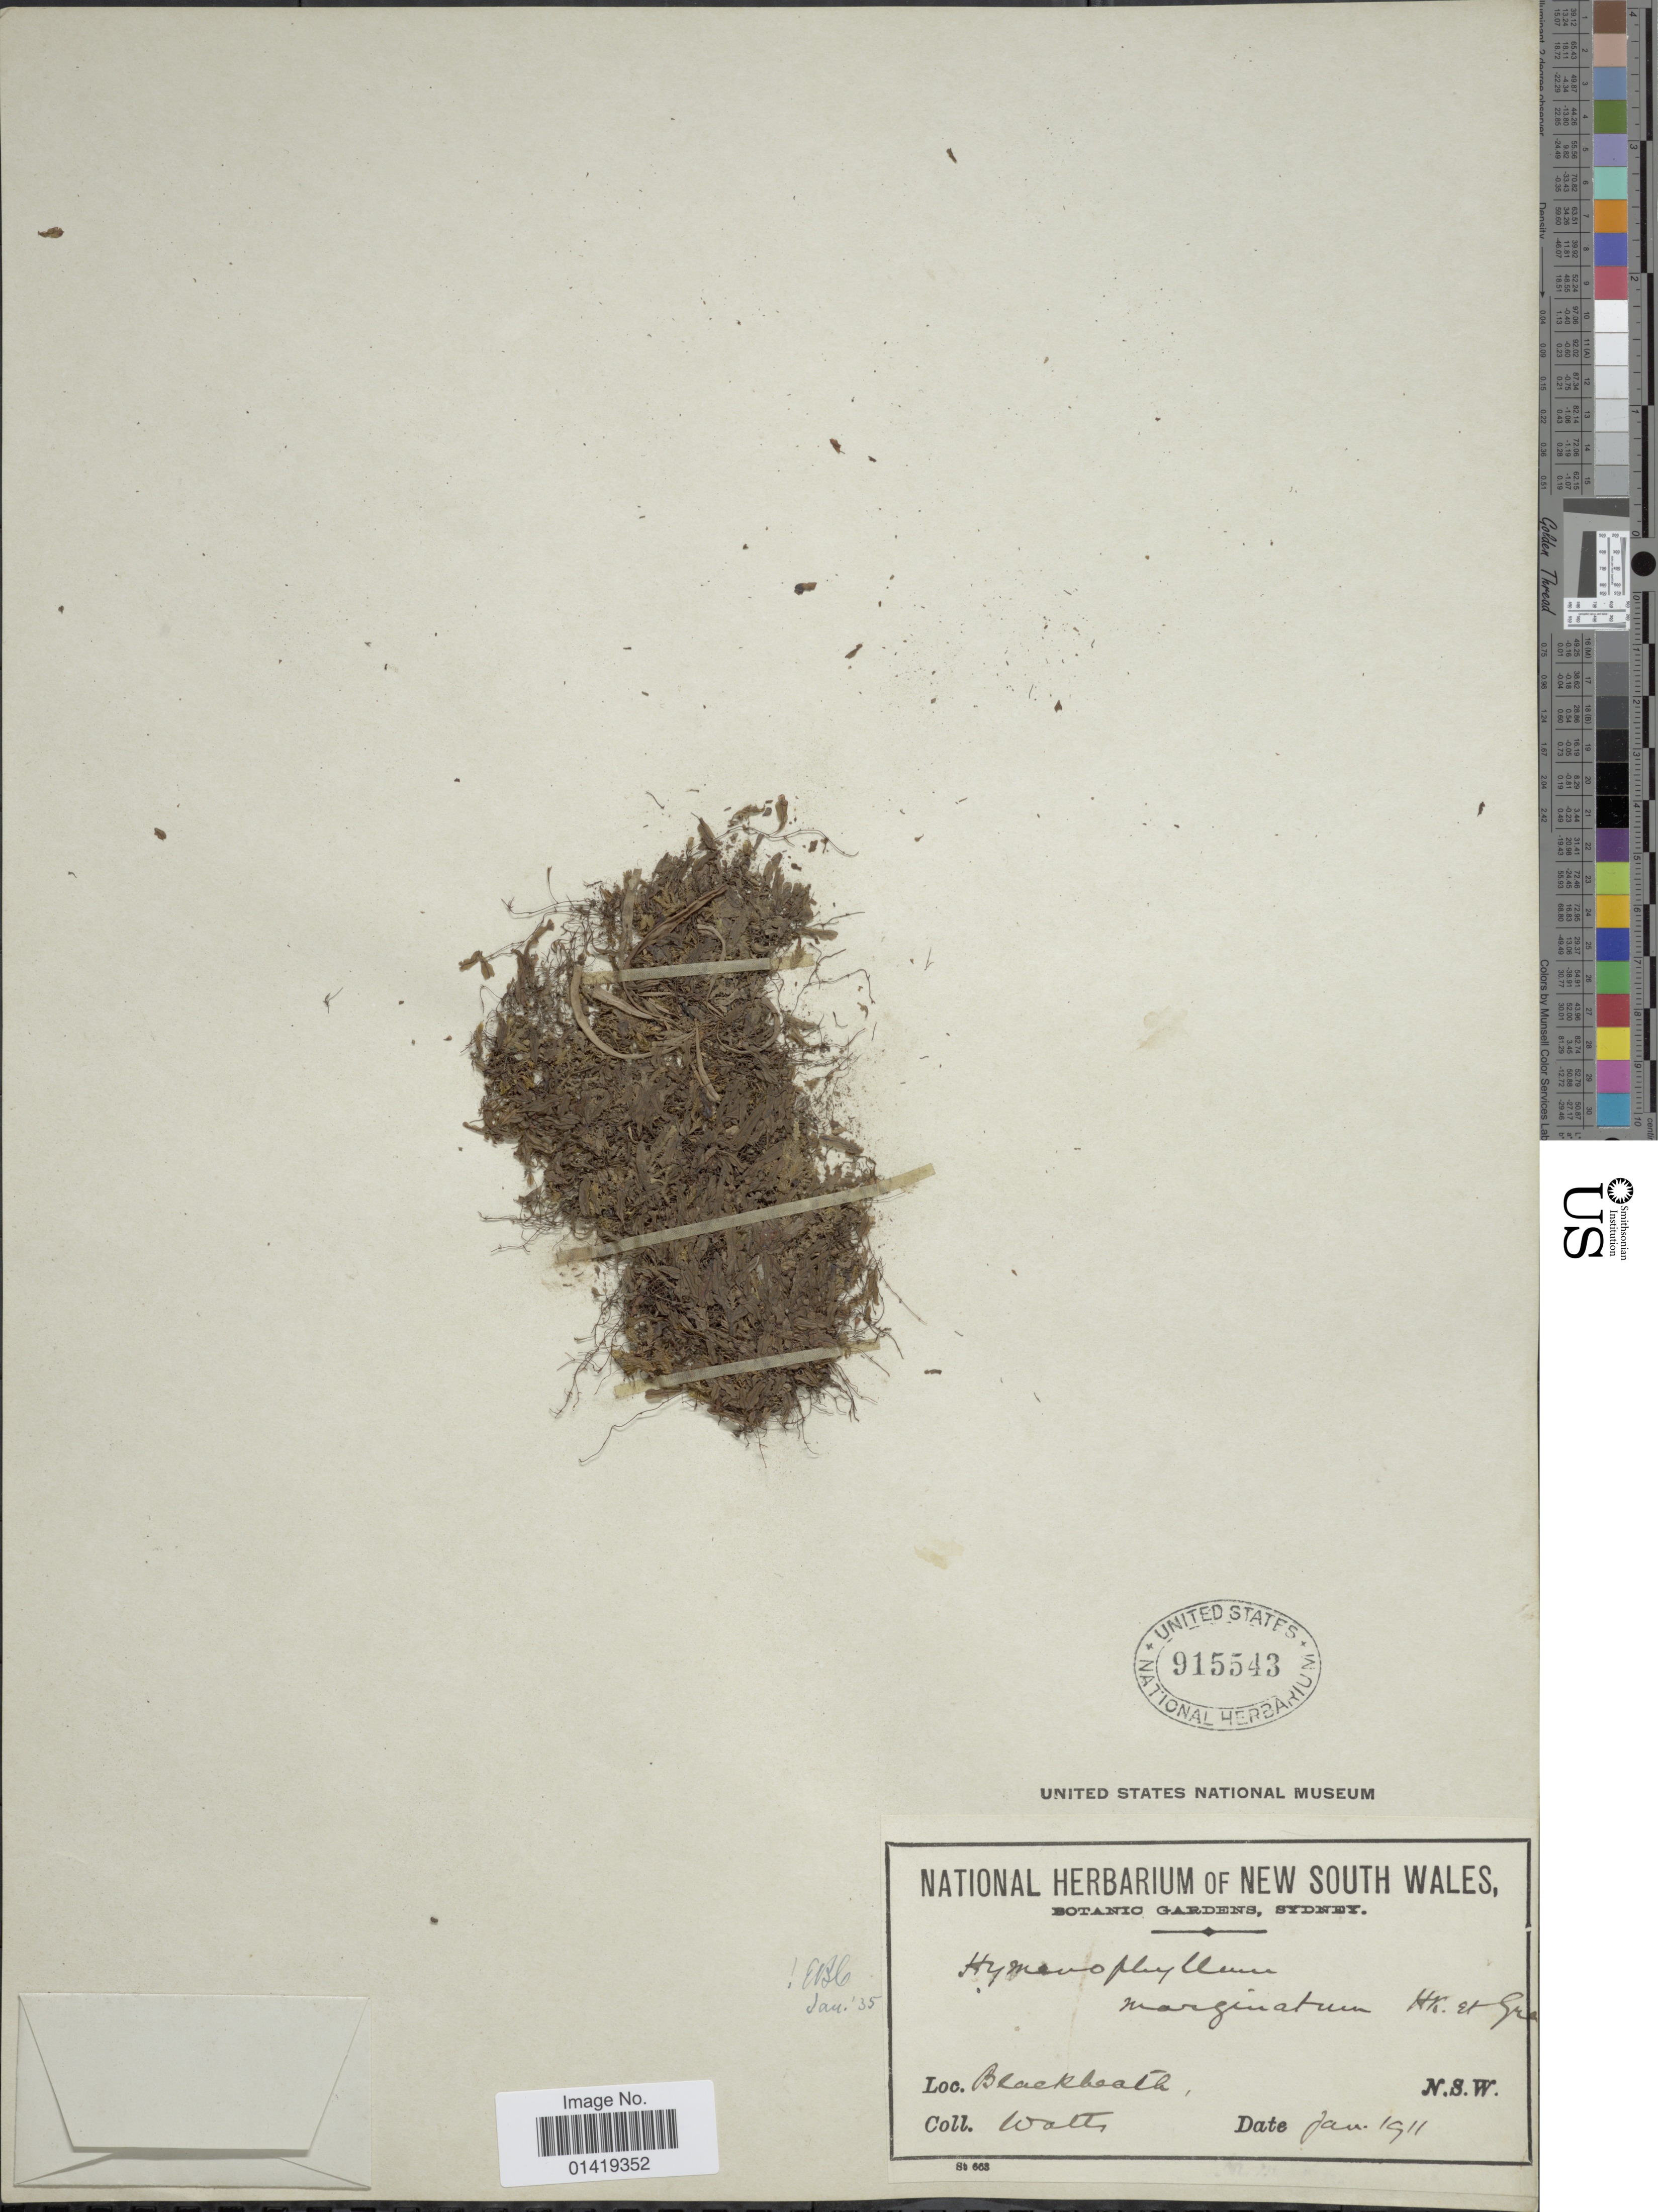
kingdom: Plantae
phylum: Tracheophyta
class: Polypodiopsida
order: Hymenophyllales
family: Hymenophyllaceae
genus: Hymenophyllum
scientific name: Hymenophyllum marginatum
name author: Hook. & Grev.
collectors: Walter, --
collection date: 1911-01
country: Australia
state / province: New South Wales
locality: Blackheath NSW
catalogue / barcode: US 915543